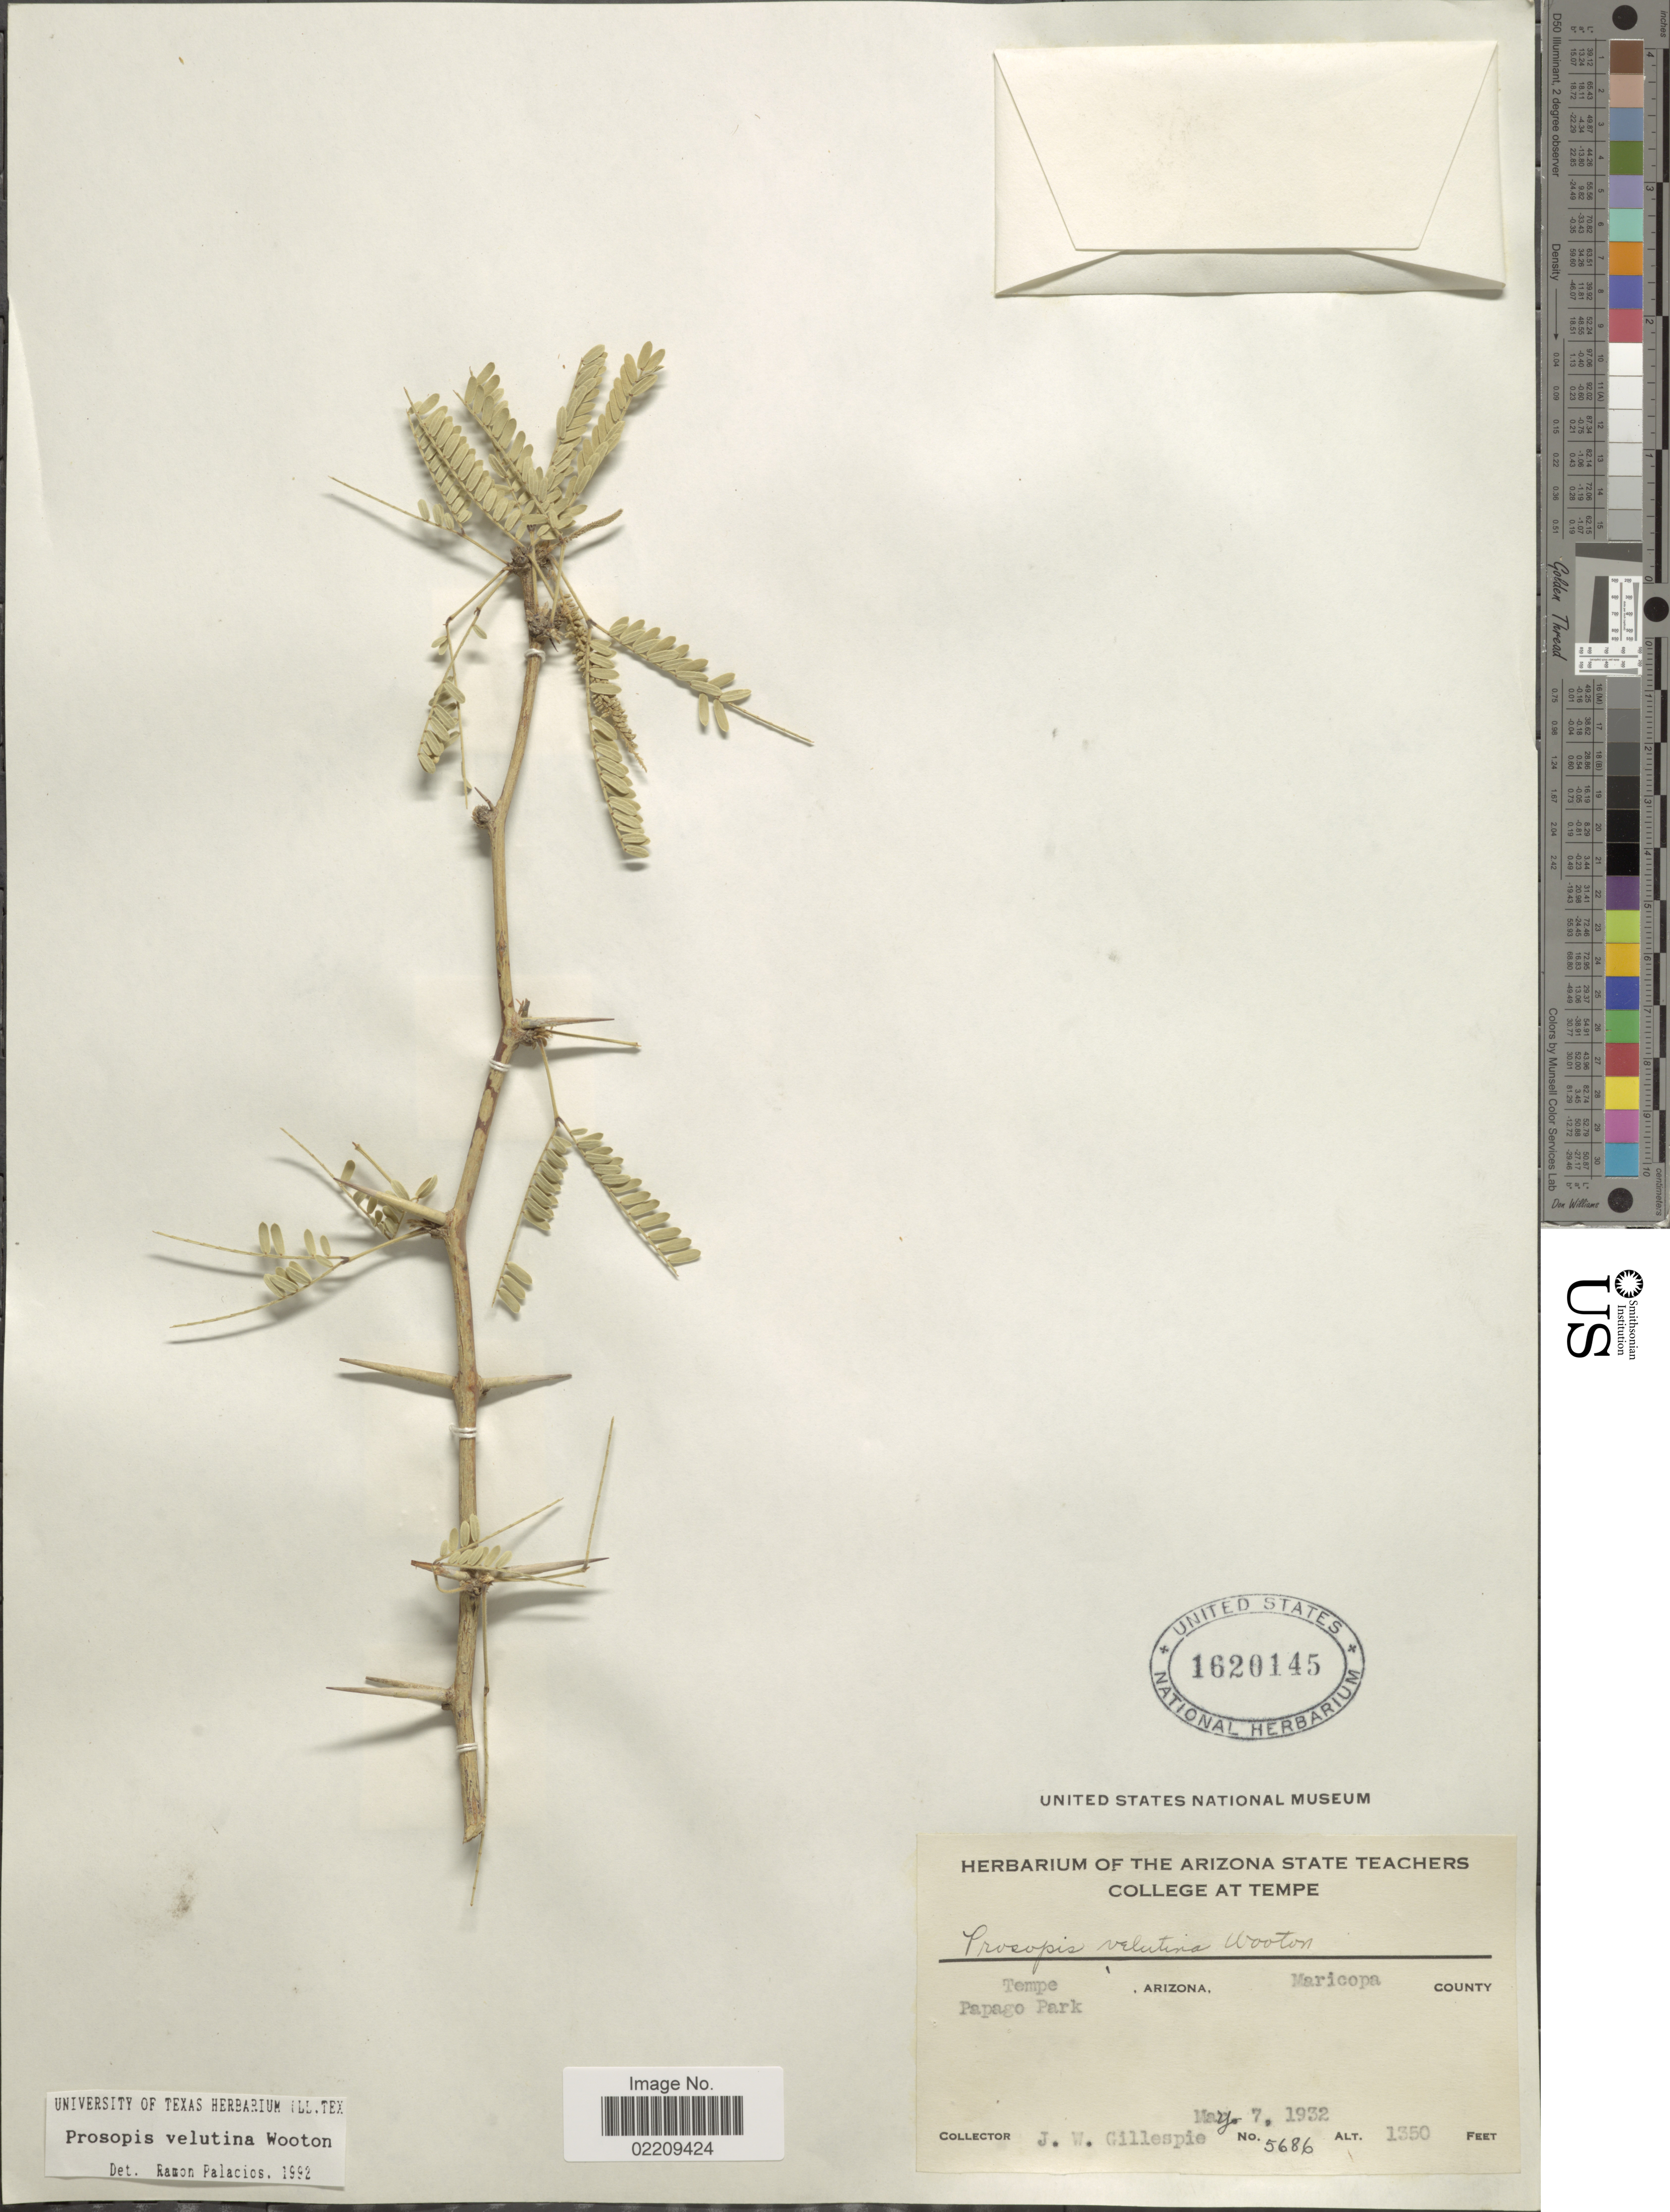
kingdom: Plantae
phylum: Tracheophyta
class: Magnoliopsida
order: Fabales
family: Fabaceae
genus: Neltuma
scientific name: Neltuma velutina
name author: (Wooton) Britton & Rose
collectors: J. W. Gillespie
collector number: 5686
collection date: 1932-05-07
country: United States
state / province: Arizona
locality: Tempe Papago Park, Maricopa County.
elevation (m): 411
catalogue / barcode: US 1620145